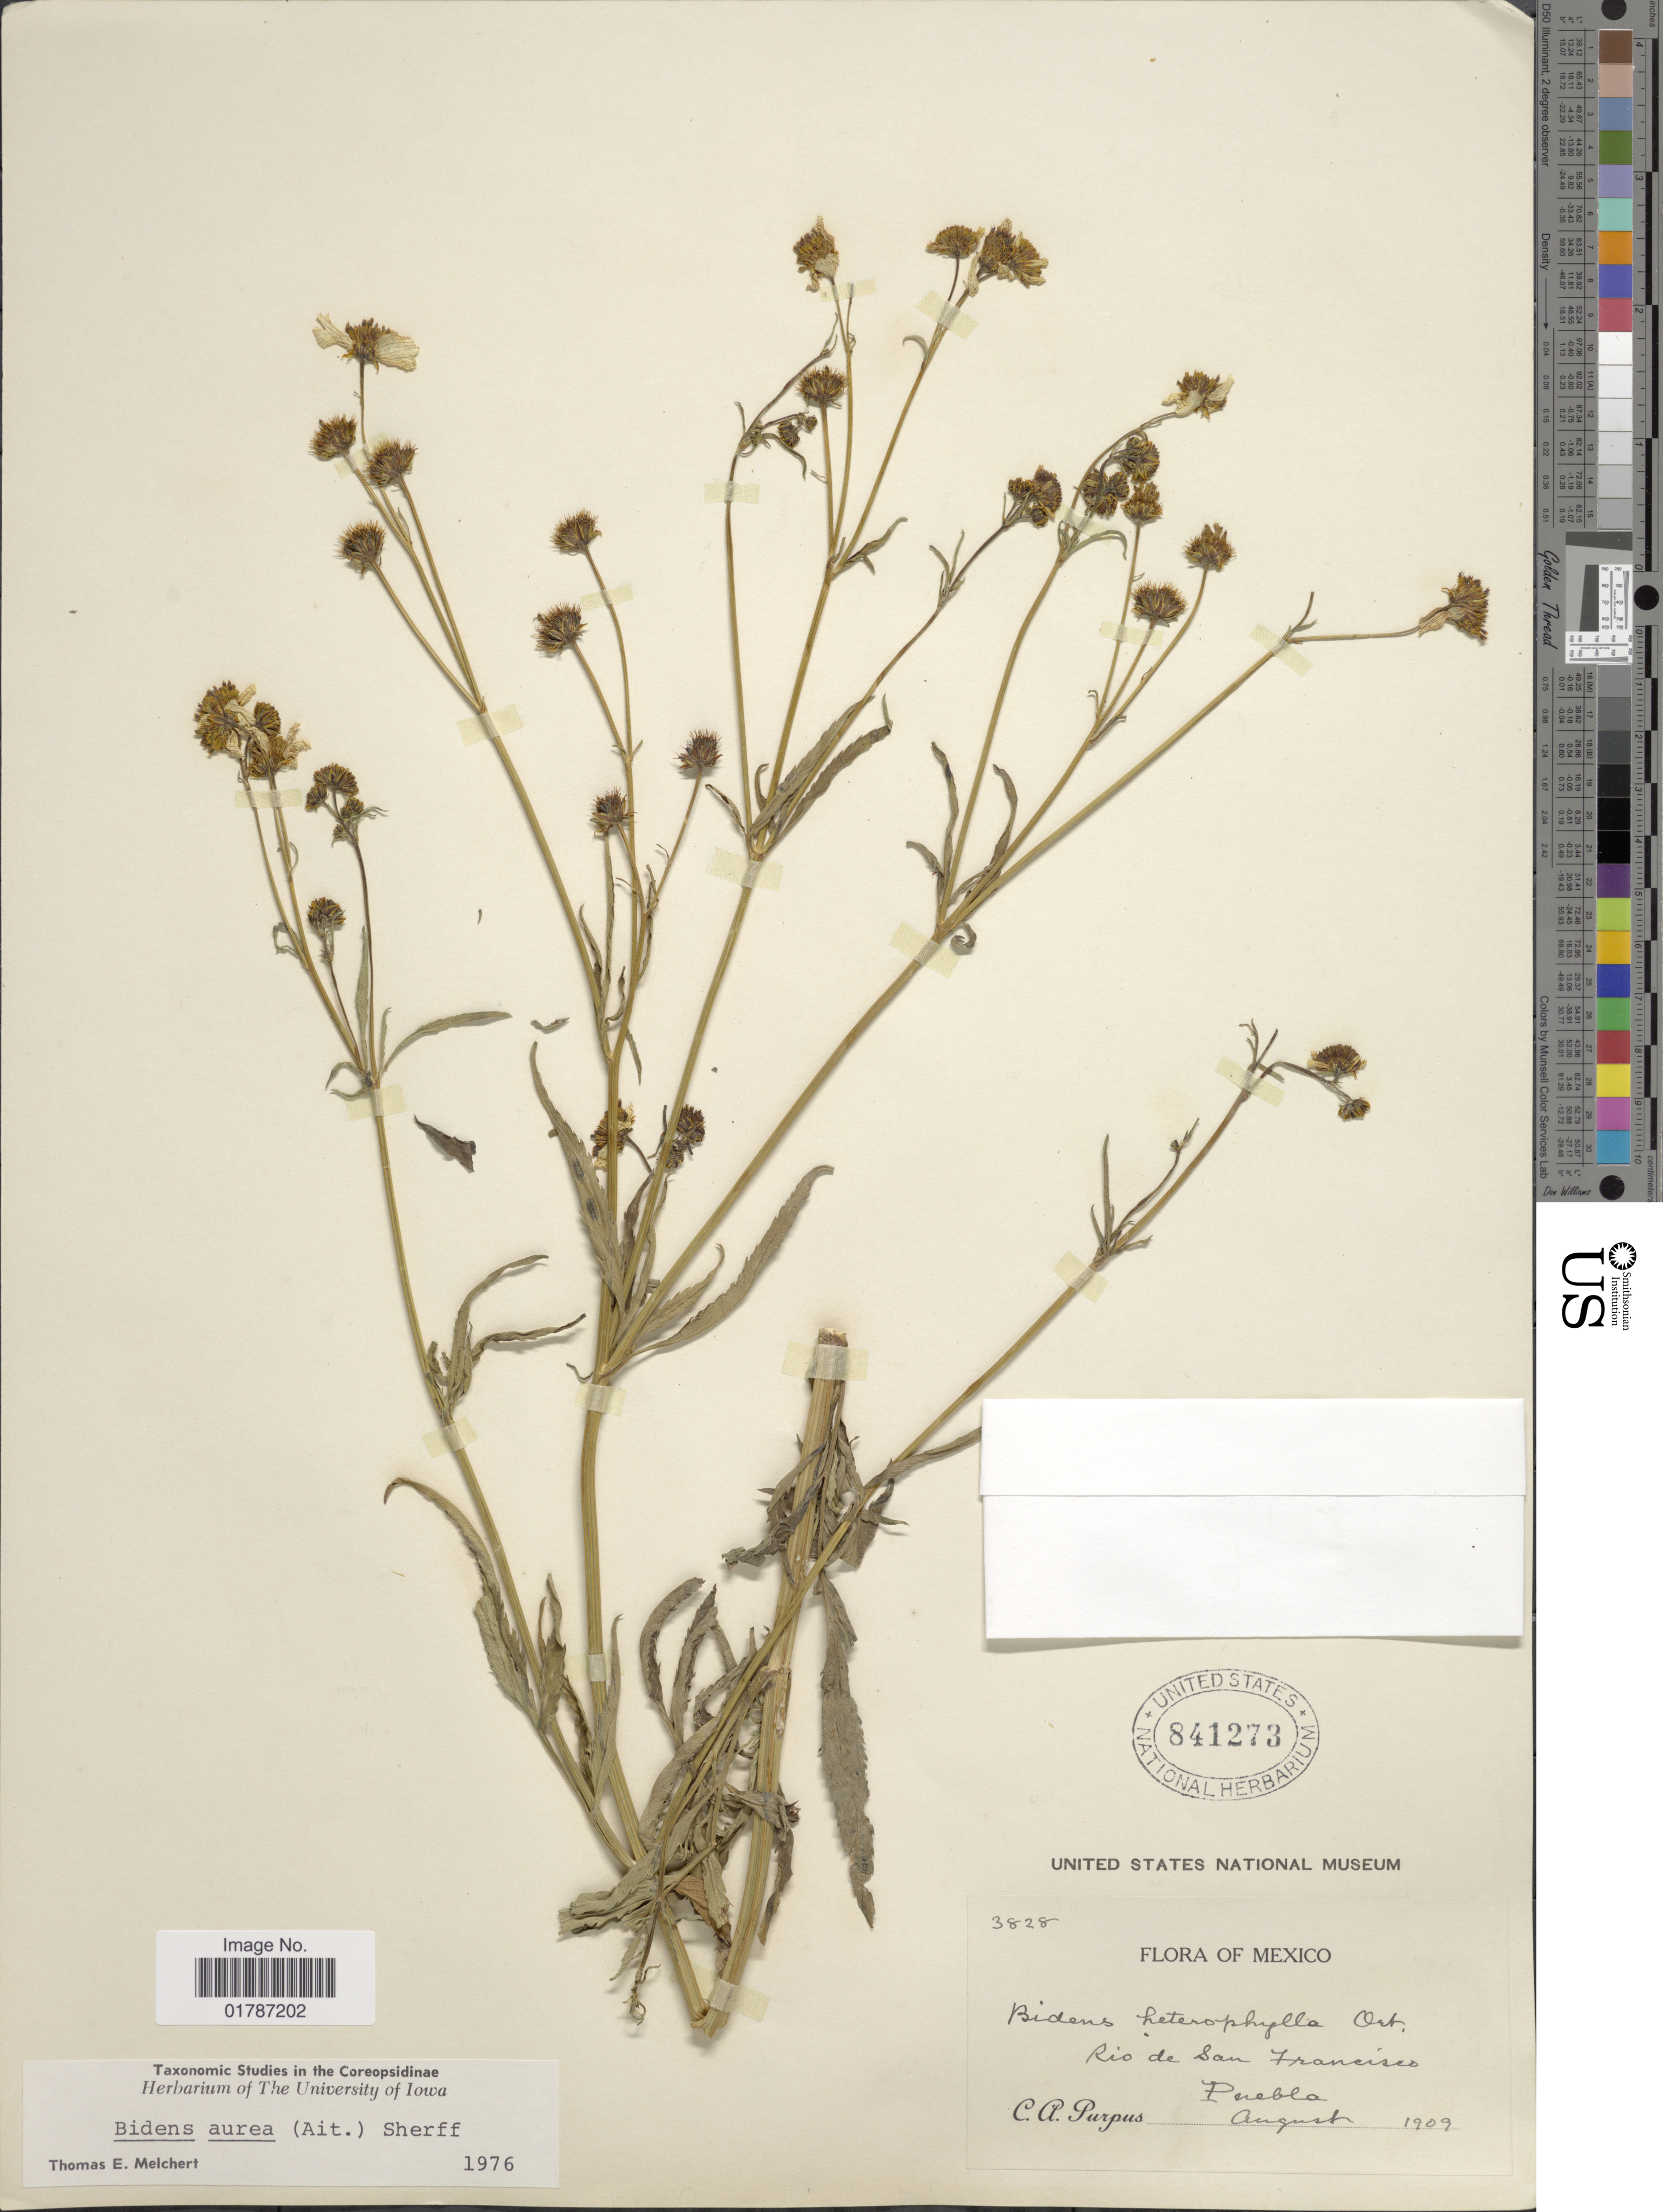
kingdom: Plantae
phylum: Tracheophyta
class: Magnoliopsida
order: Asterales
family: Asteraceae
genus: Bidens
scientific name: Bidens aurea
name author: (Aiton) Sherff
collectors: C. A. Purpus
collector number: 3828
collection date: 1909-08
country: Mexico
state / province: Puebla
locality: Rio de San Francisco, Puebla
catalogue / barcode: US 841273